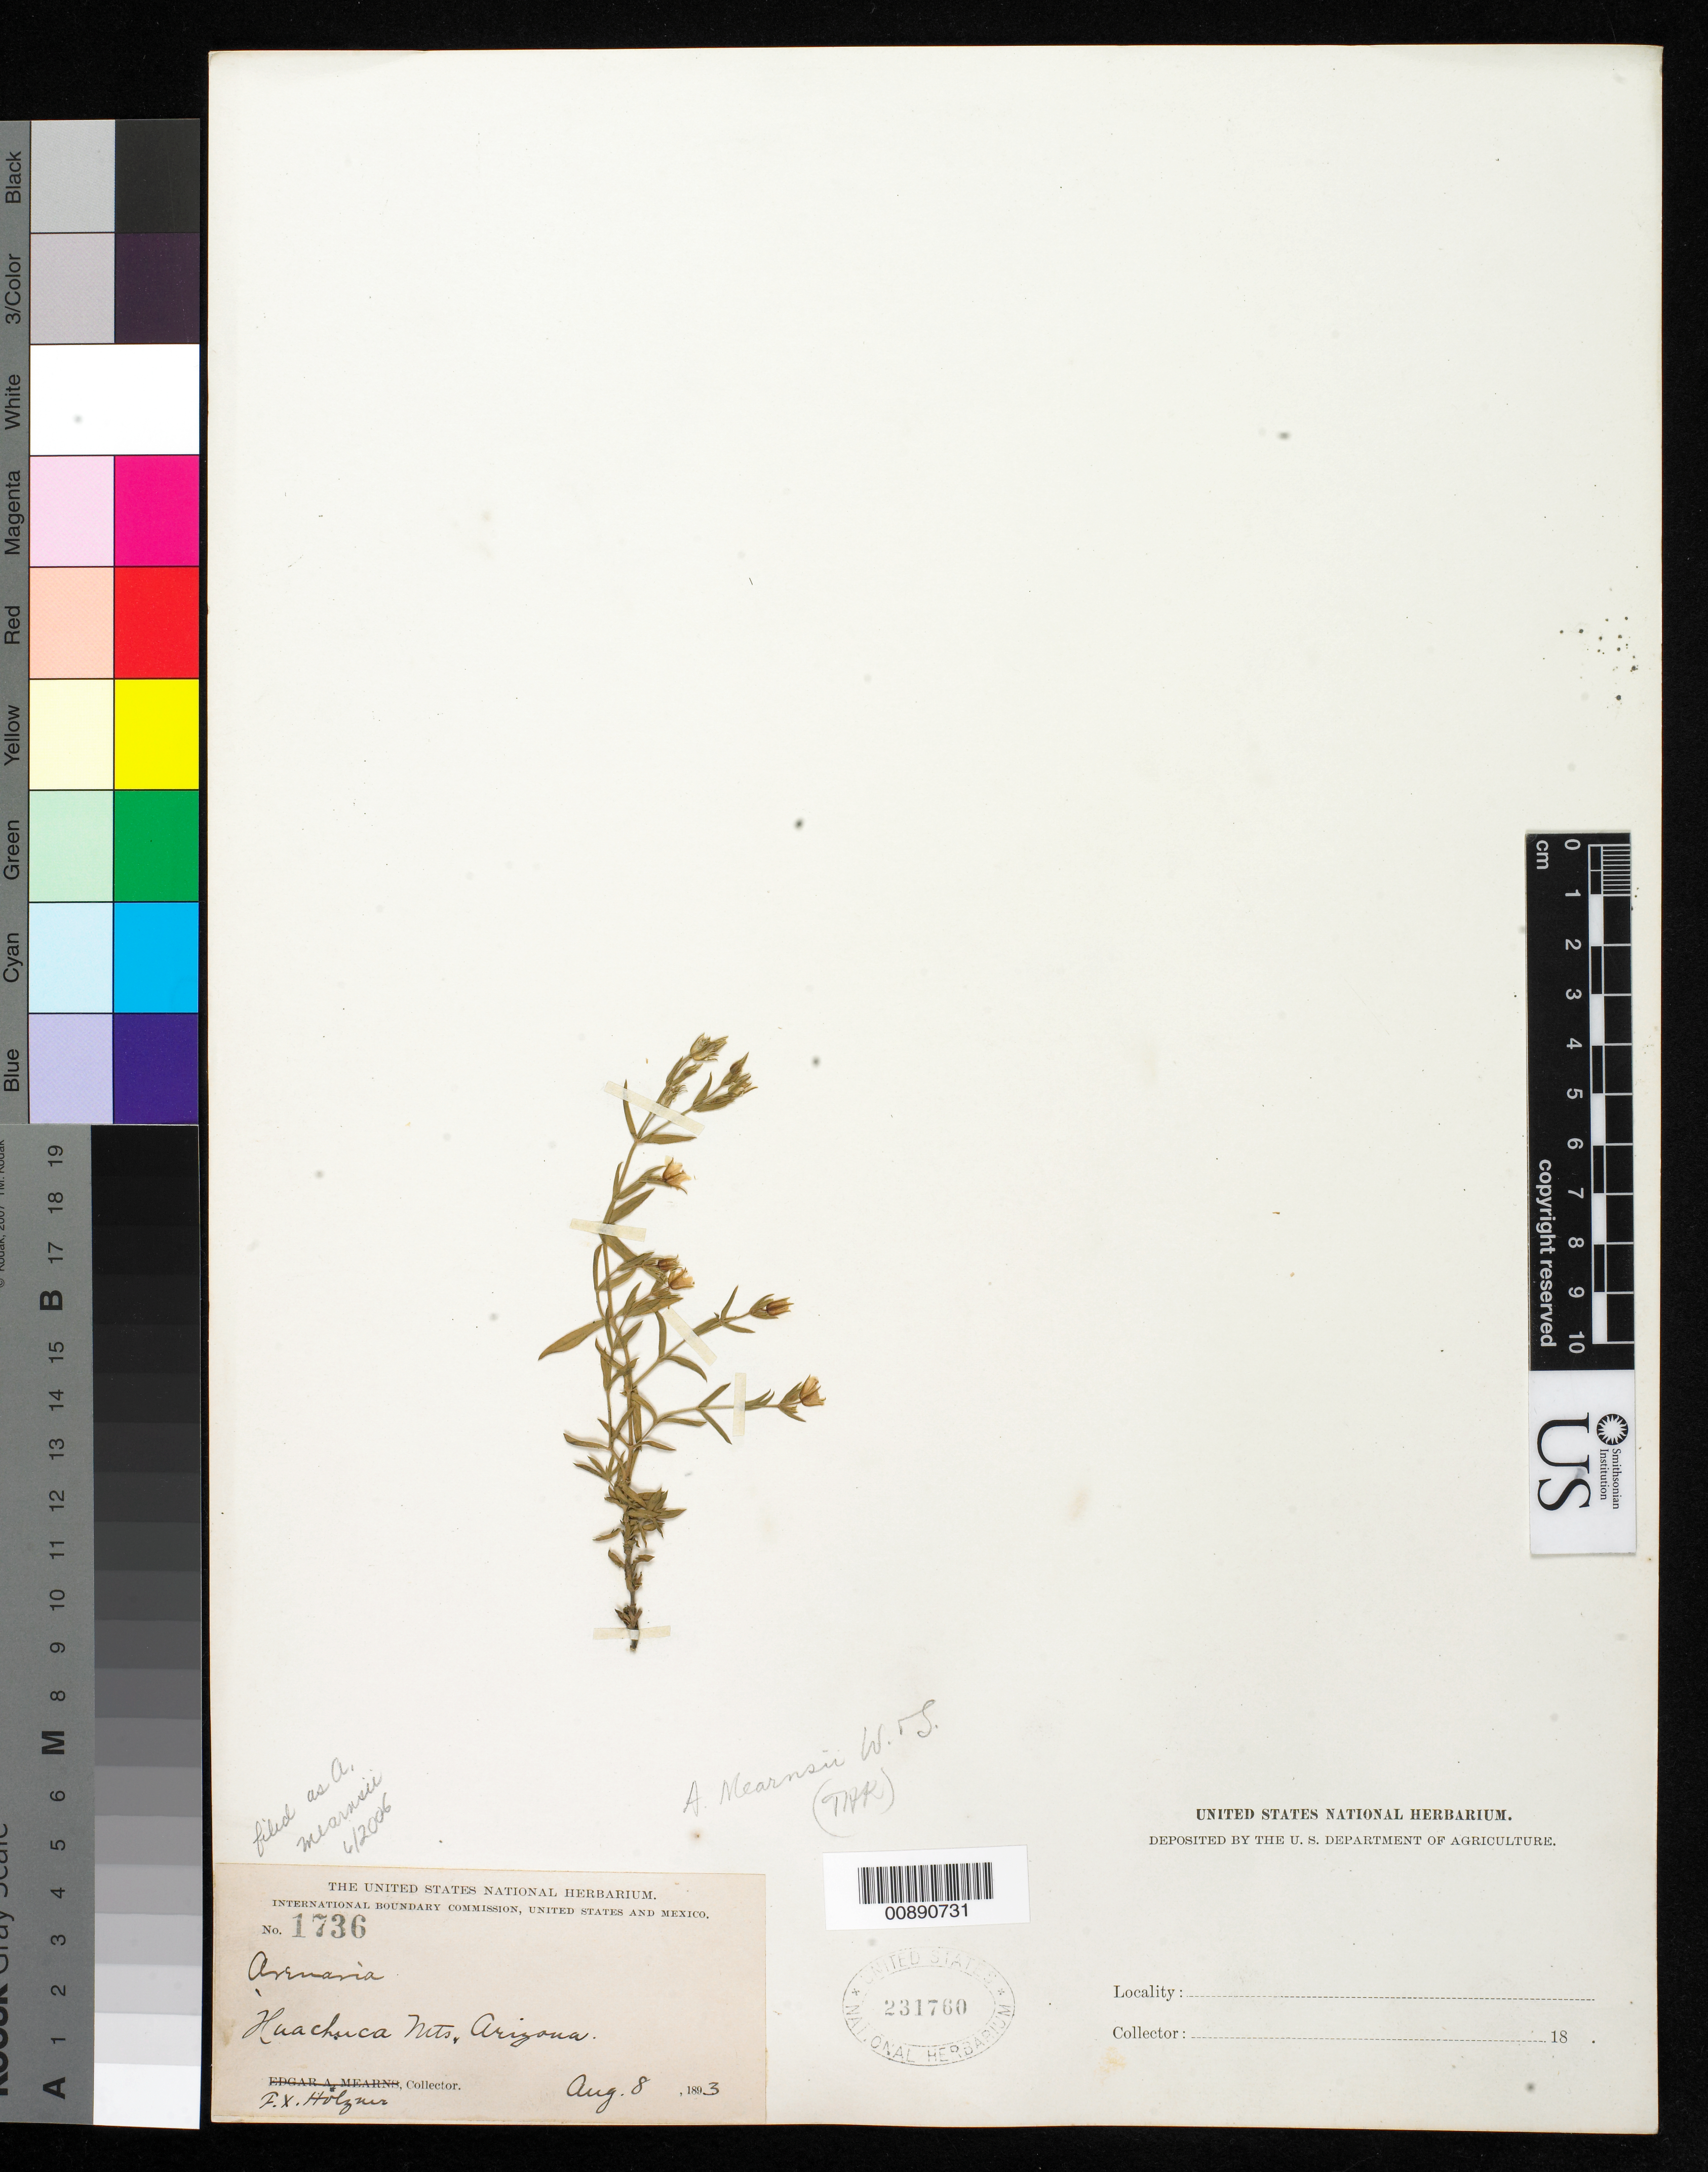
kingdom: Plantae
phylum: Tracheophyta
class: Magnoliopsida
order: Caryophyllales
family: Caryophyllaceae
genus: Arenaria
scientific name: Arenaria mearnsii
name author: Wooton & Standl.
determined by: Kearney, T. H.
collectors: F. X. Holzner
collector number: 1736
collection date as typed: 08 Aug 1893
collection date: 1893-08-08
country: United States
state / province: Arizona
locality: Huachuca Mts.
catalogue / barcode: US 231760